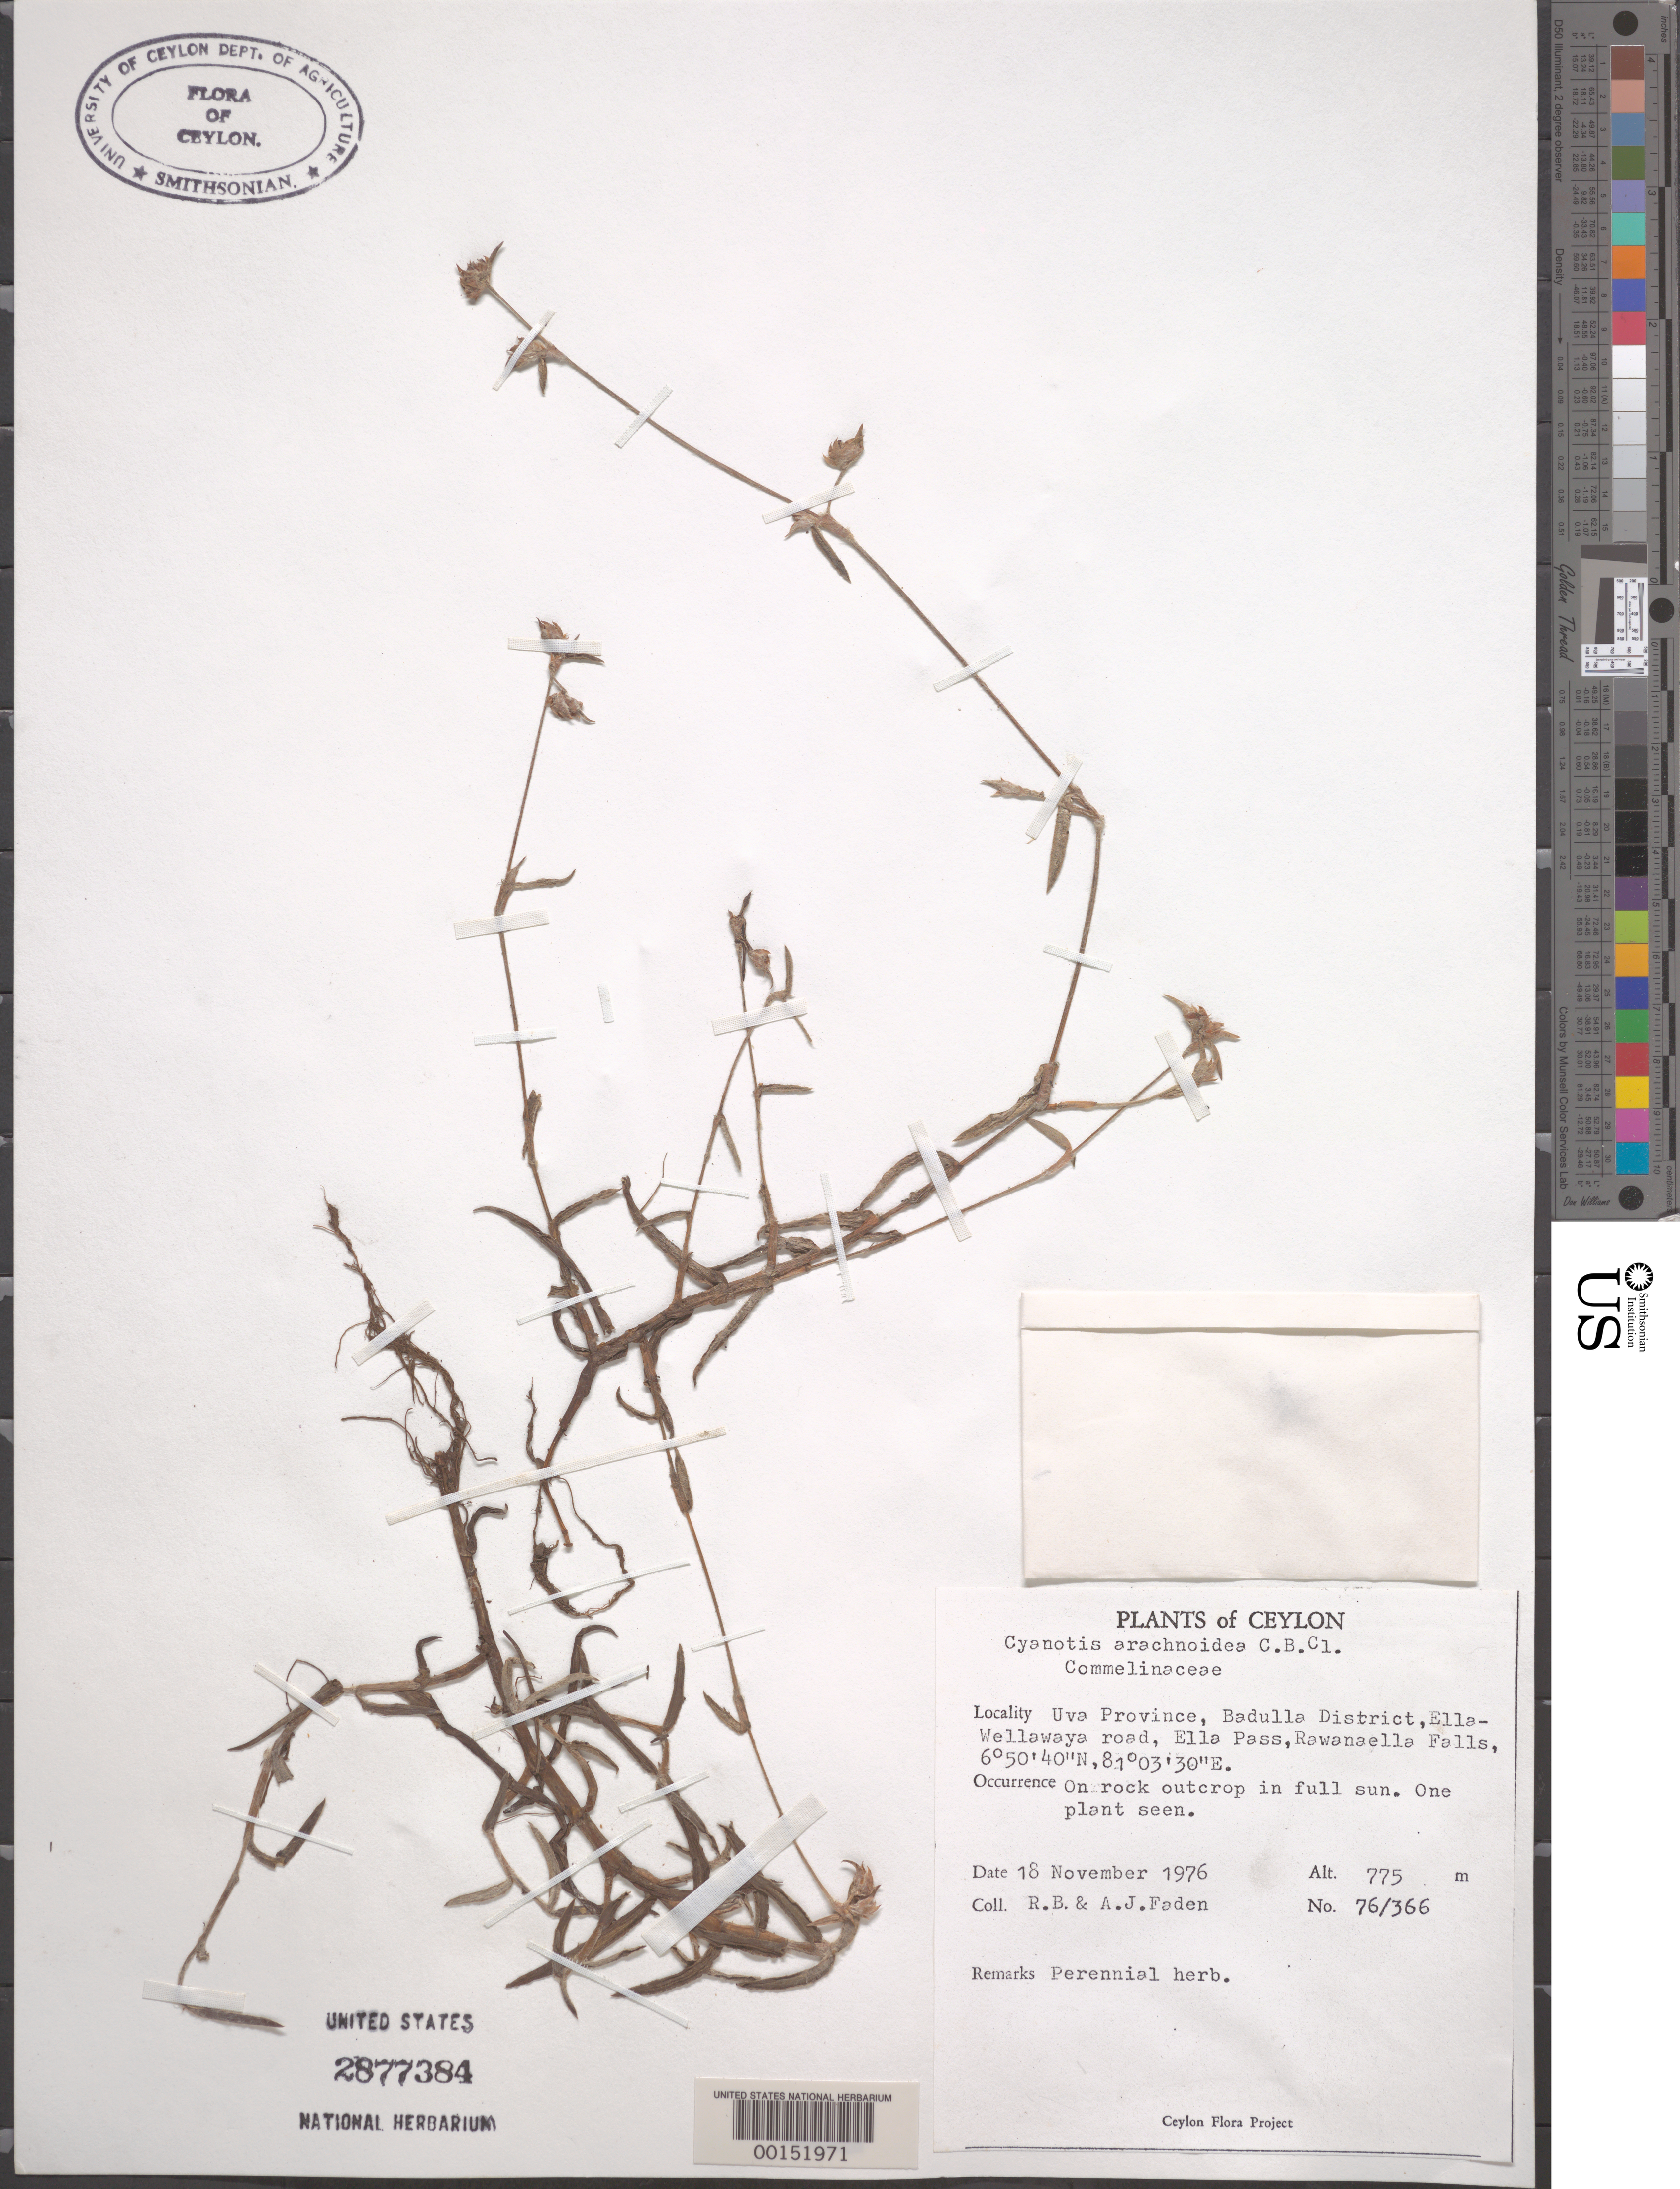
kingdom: Plantae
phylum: Tracheophyta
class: Liliopsida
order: Commelinales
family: Commelinaceae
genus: Cyanotis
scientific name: Cyanotis thwaitesii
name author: Hassk.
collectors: R. B. Faden & A. J. Faden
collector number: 76/366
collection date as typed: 18 Nov 1976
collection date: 1976-11-18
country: Sri Lanka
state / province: Uva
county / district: Badulla Dist.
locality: Ella pass, rawanaella falls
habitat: Rock outcrop, full sun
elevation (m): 775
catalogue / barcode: US 2877384